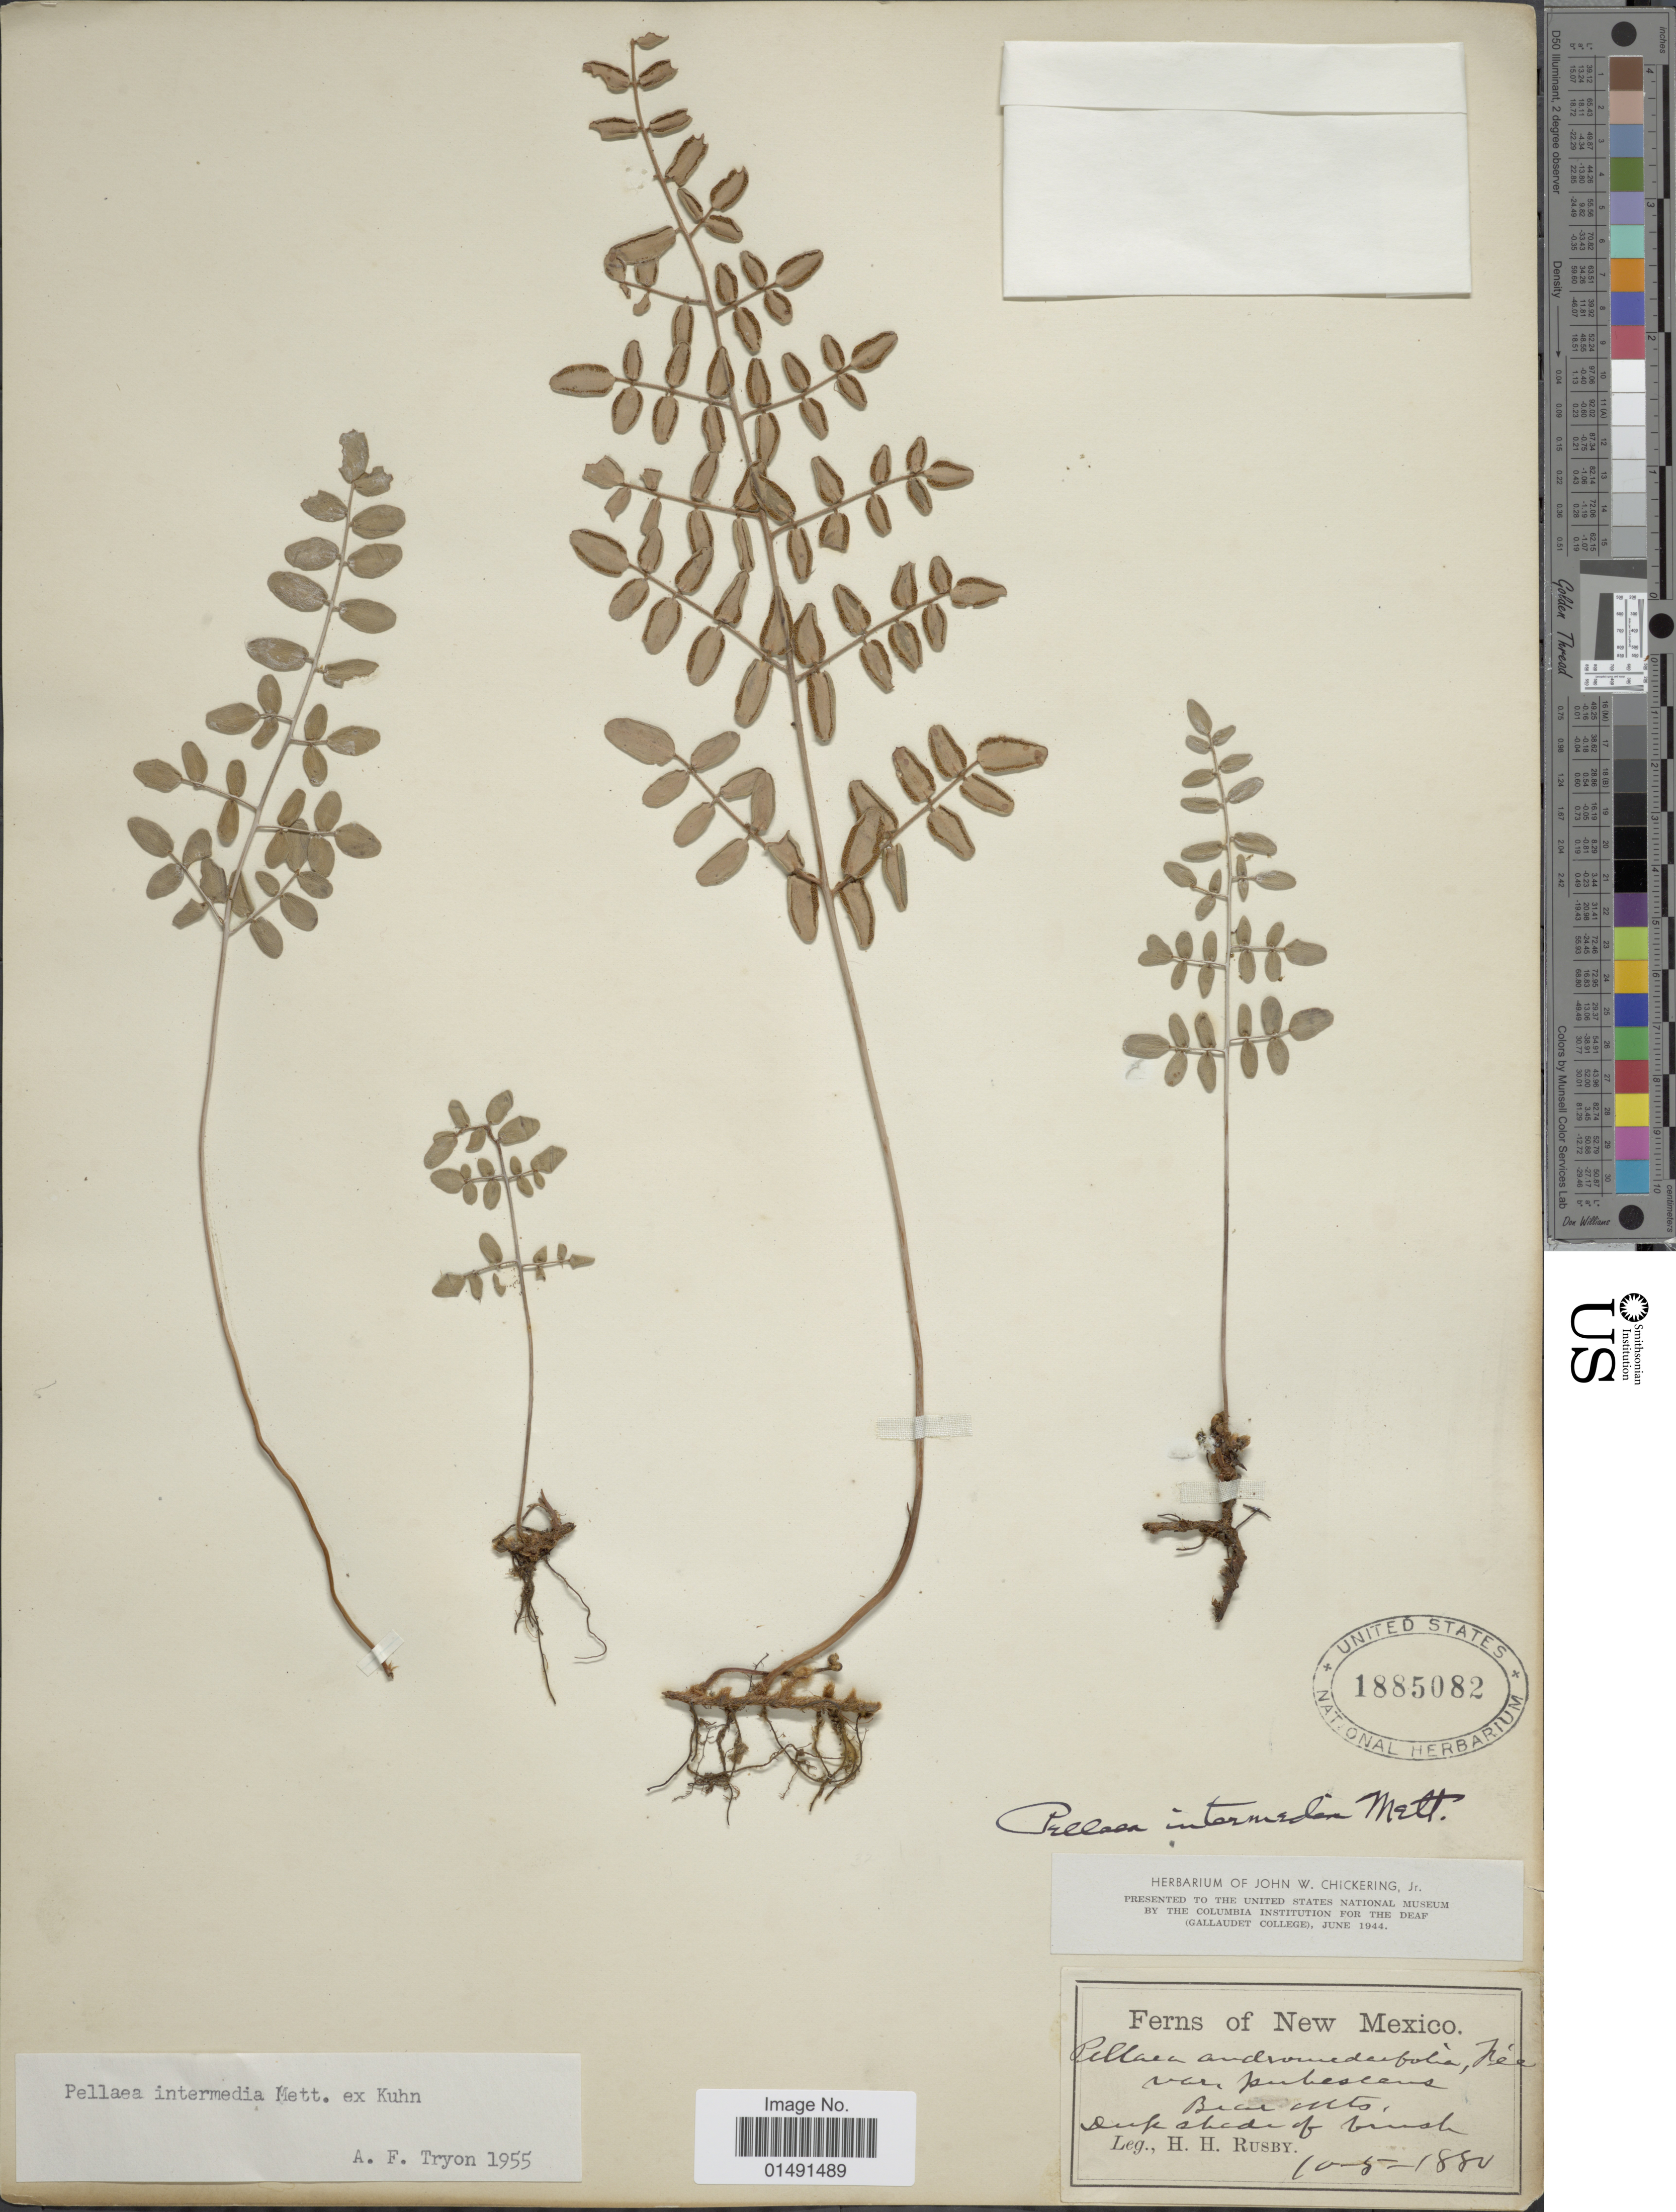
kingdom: Plantae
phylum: Tracheophyta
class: Polypodiopsida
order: Polypodiales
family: Pteridaceae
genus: Pellaea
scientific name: Pellaea intermedia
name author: Mett. ex Kuhn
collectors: H. H. Rusby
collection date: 1880-05-10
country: United States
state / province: New Mexico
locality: Bear Mts., deep shade of brush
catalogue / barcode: US 1885082